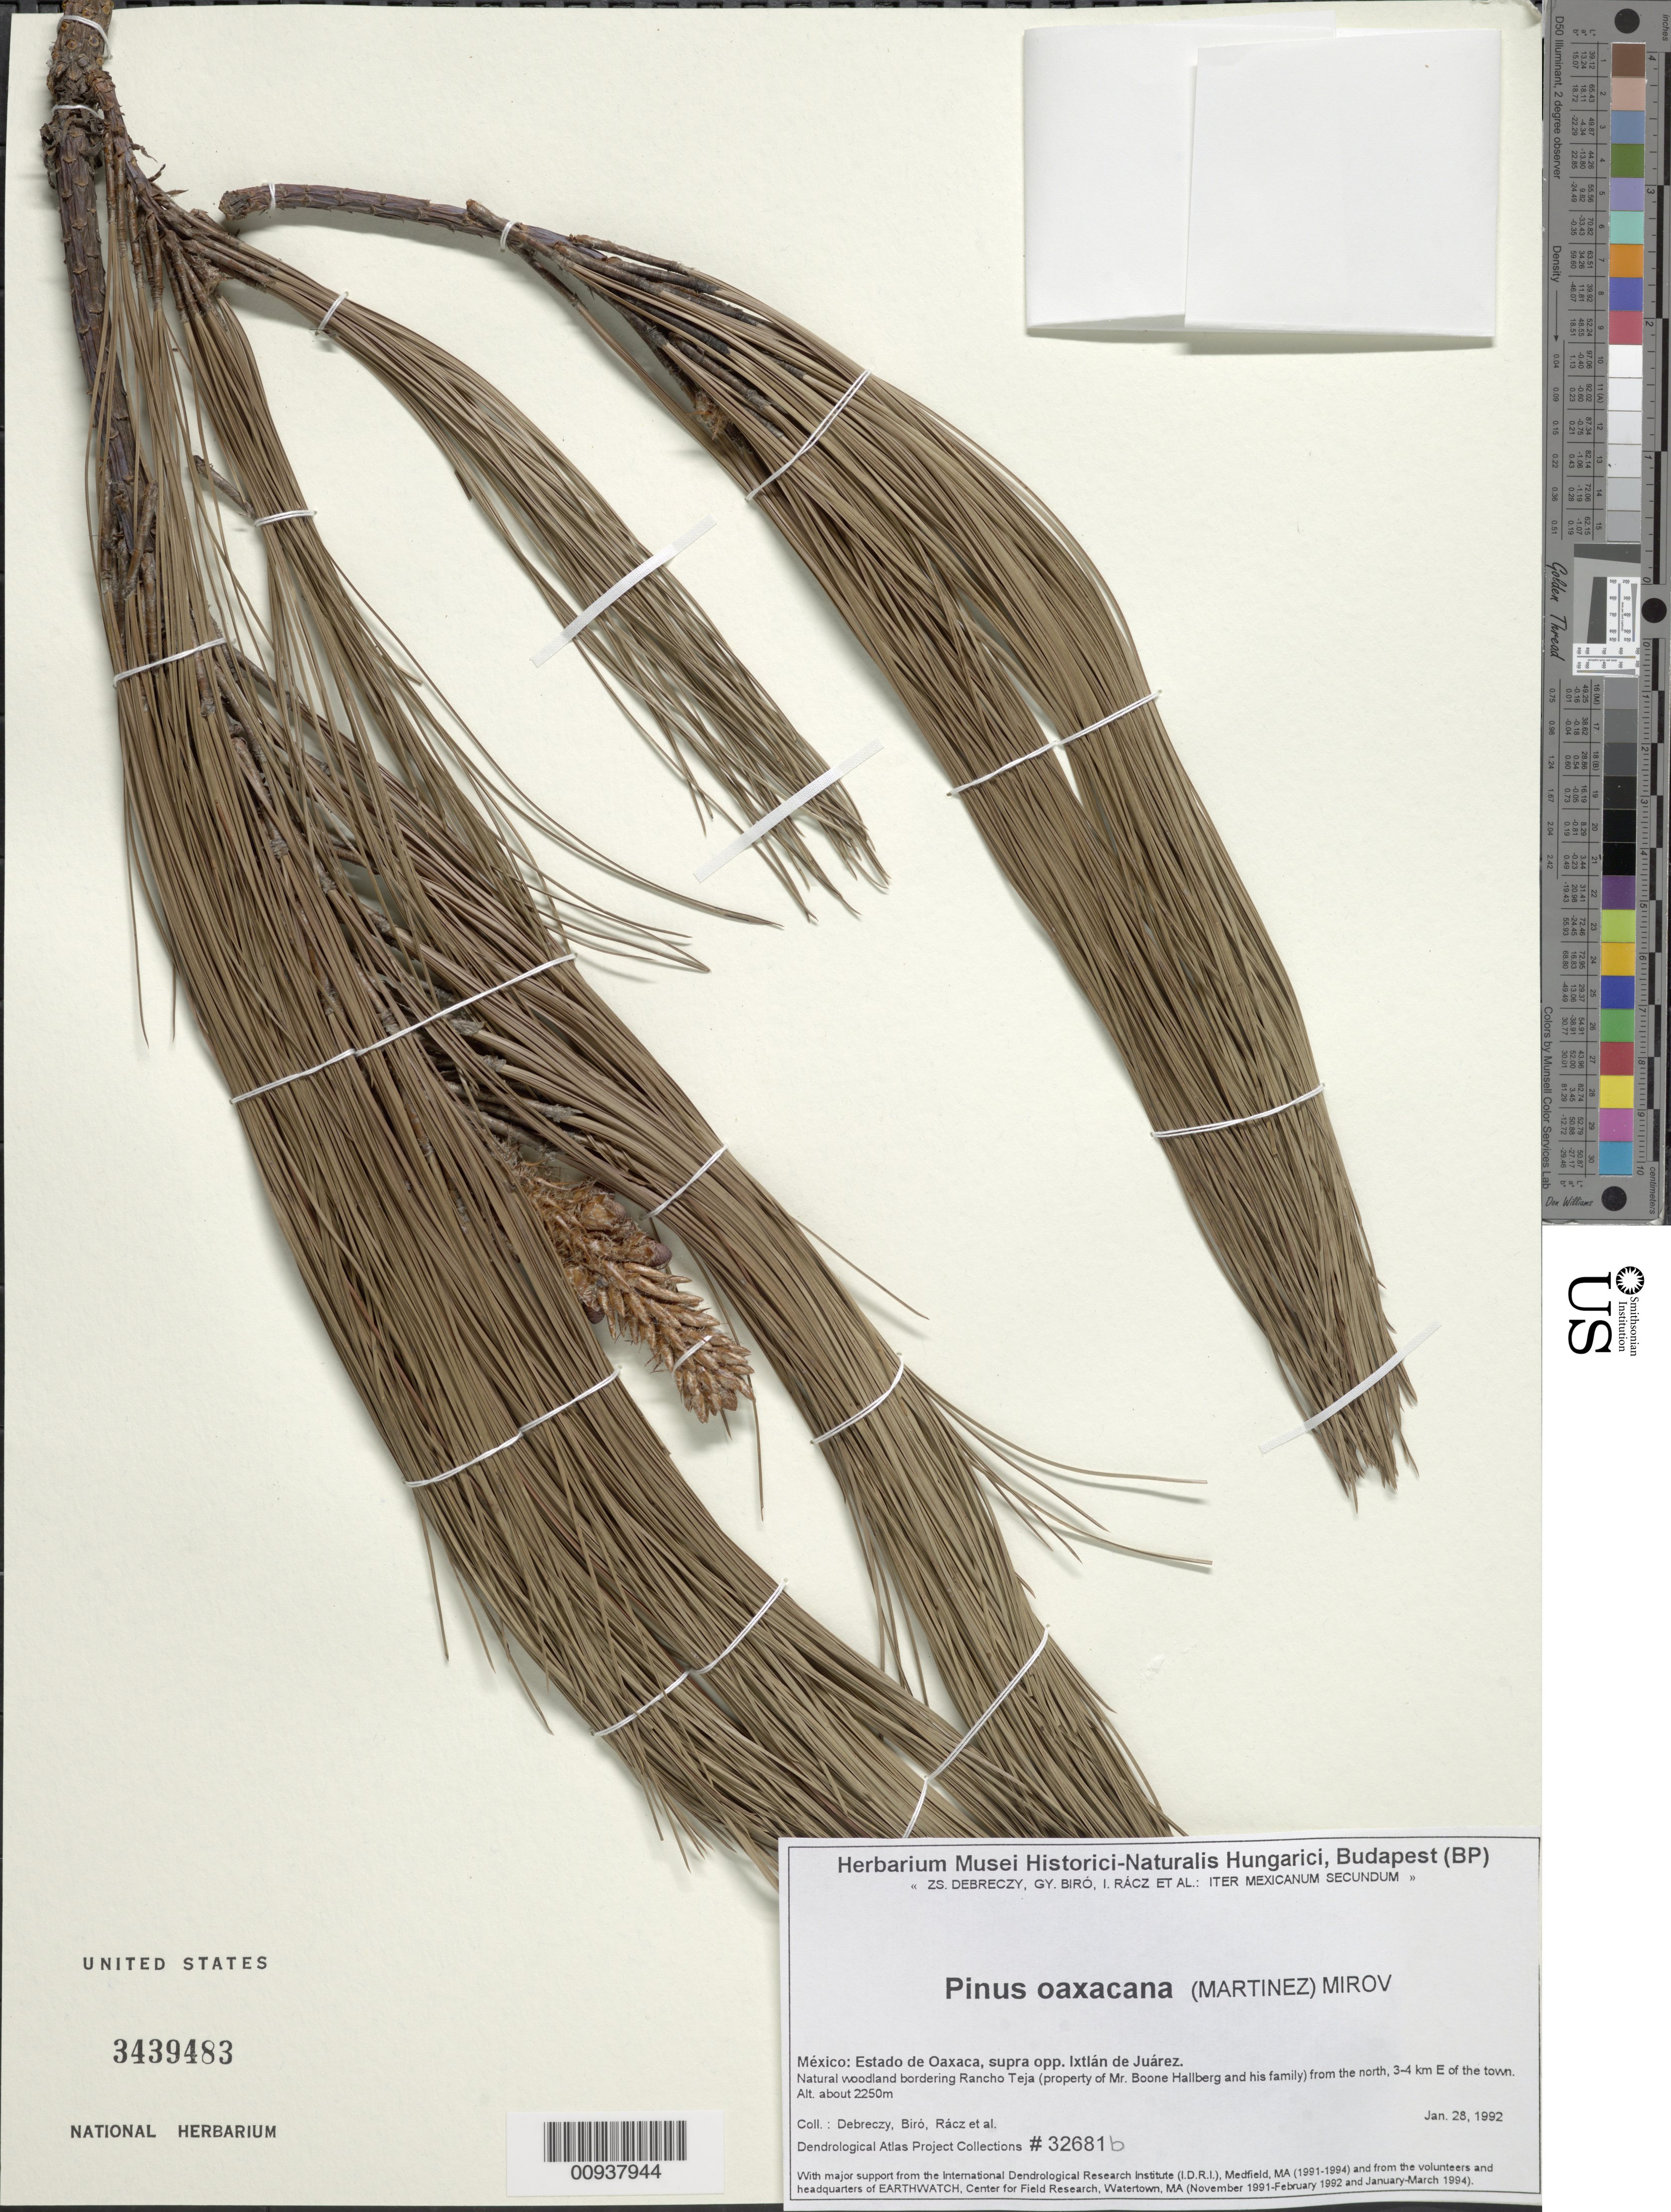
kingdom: Plantae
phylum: Tracheophyta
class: Pinopsida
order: Pinales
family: Pinaceae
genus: Pinus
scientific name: Pinus oaxacana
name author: Mirov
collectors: Z. Debreczy, G. Biro, I. Rácz & et al.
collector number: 32681 b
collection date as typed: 28 Jan 1992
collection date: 1992-01-28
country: Mexico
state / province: Oaxaca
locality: Supra opp. Ixtlán de Juárez. Natural woodland bordering Rancho Teja (property of Mr. Boone Hallberg and his family) from the north, 3-4 km E of the town.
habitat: Natural woodland.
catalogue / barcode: US 3439483